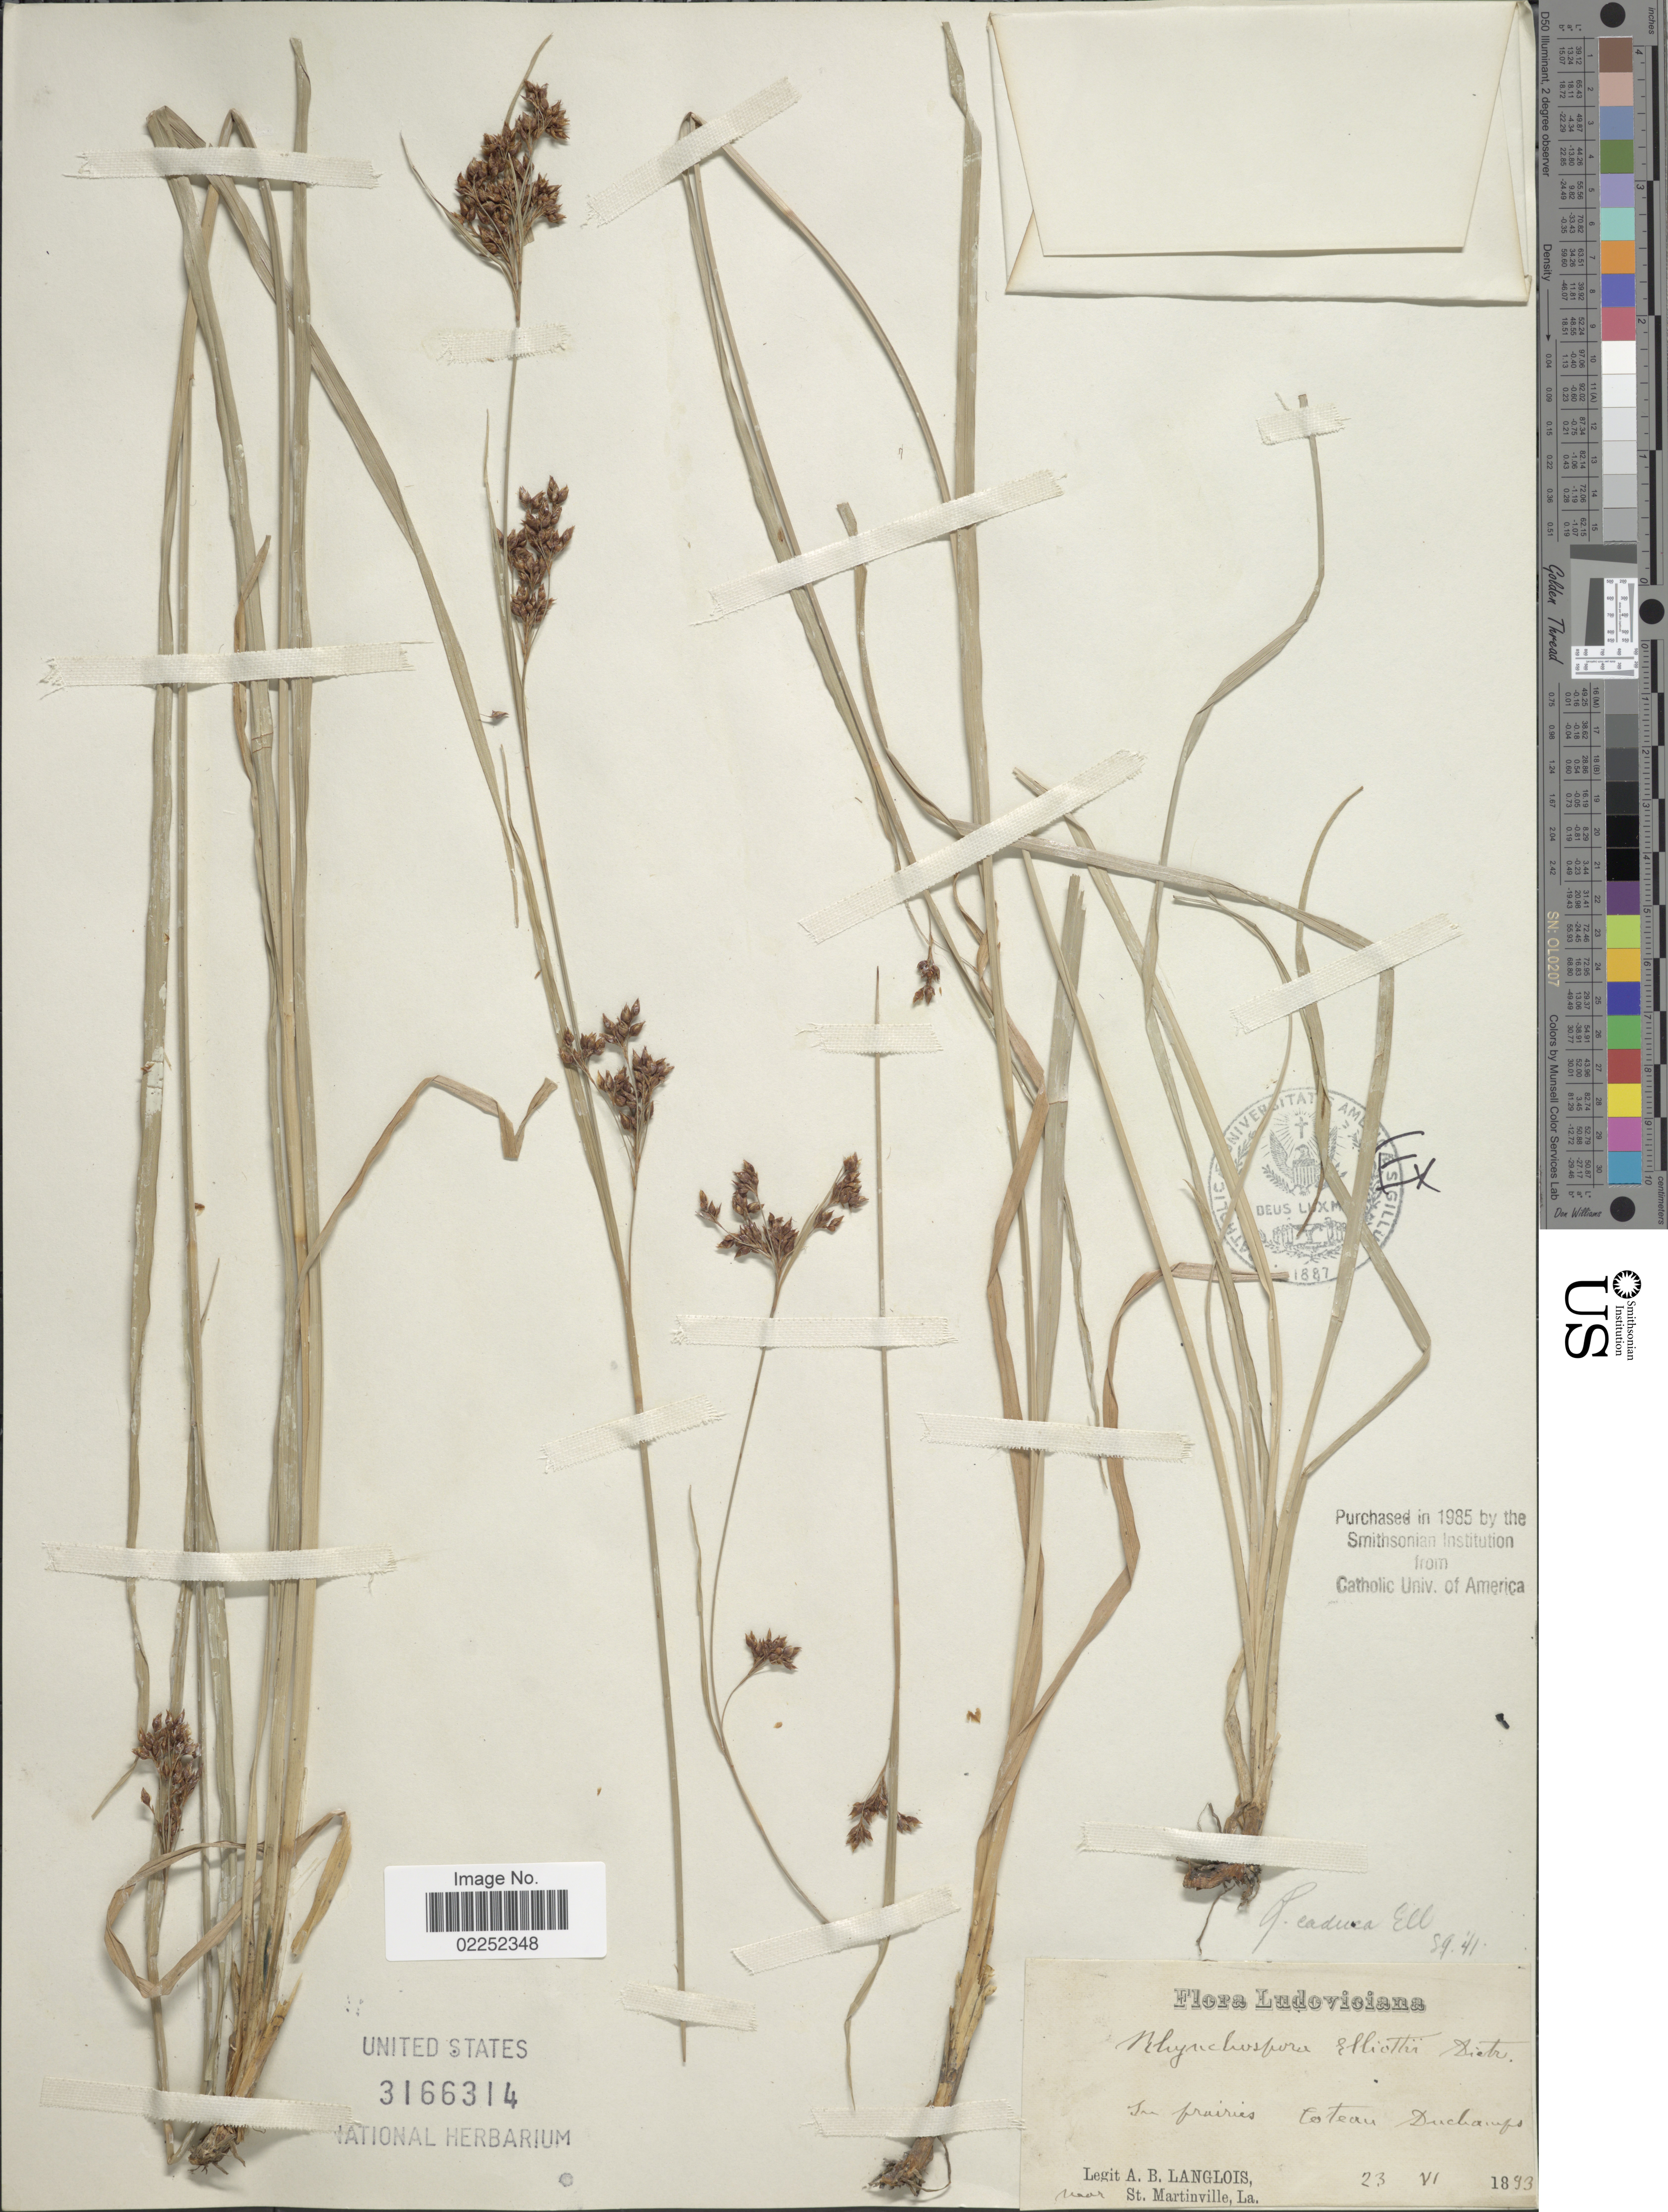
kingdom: Plantae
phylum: Tracheophyta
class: Liliopsida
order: Poales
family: Cyperaceae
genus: Rhynchospora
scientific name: Rhynchospora caduca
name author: Elliott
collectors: A. Langlois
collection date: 1893-06-23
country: United States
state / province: Louisiana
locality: Ludoviciana, In prairies, Coteau Duchamps, near St Martinville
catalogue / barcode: US 3166314